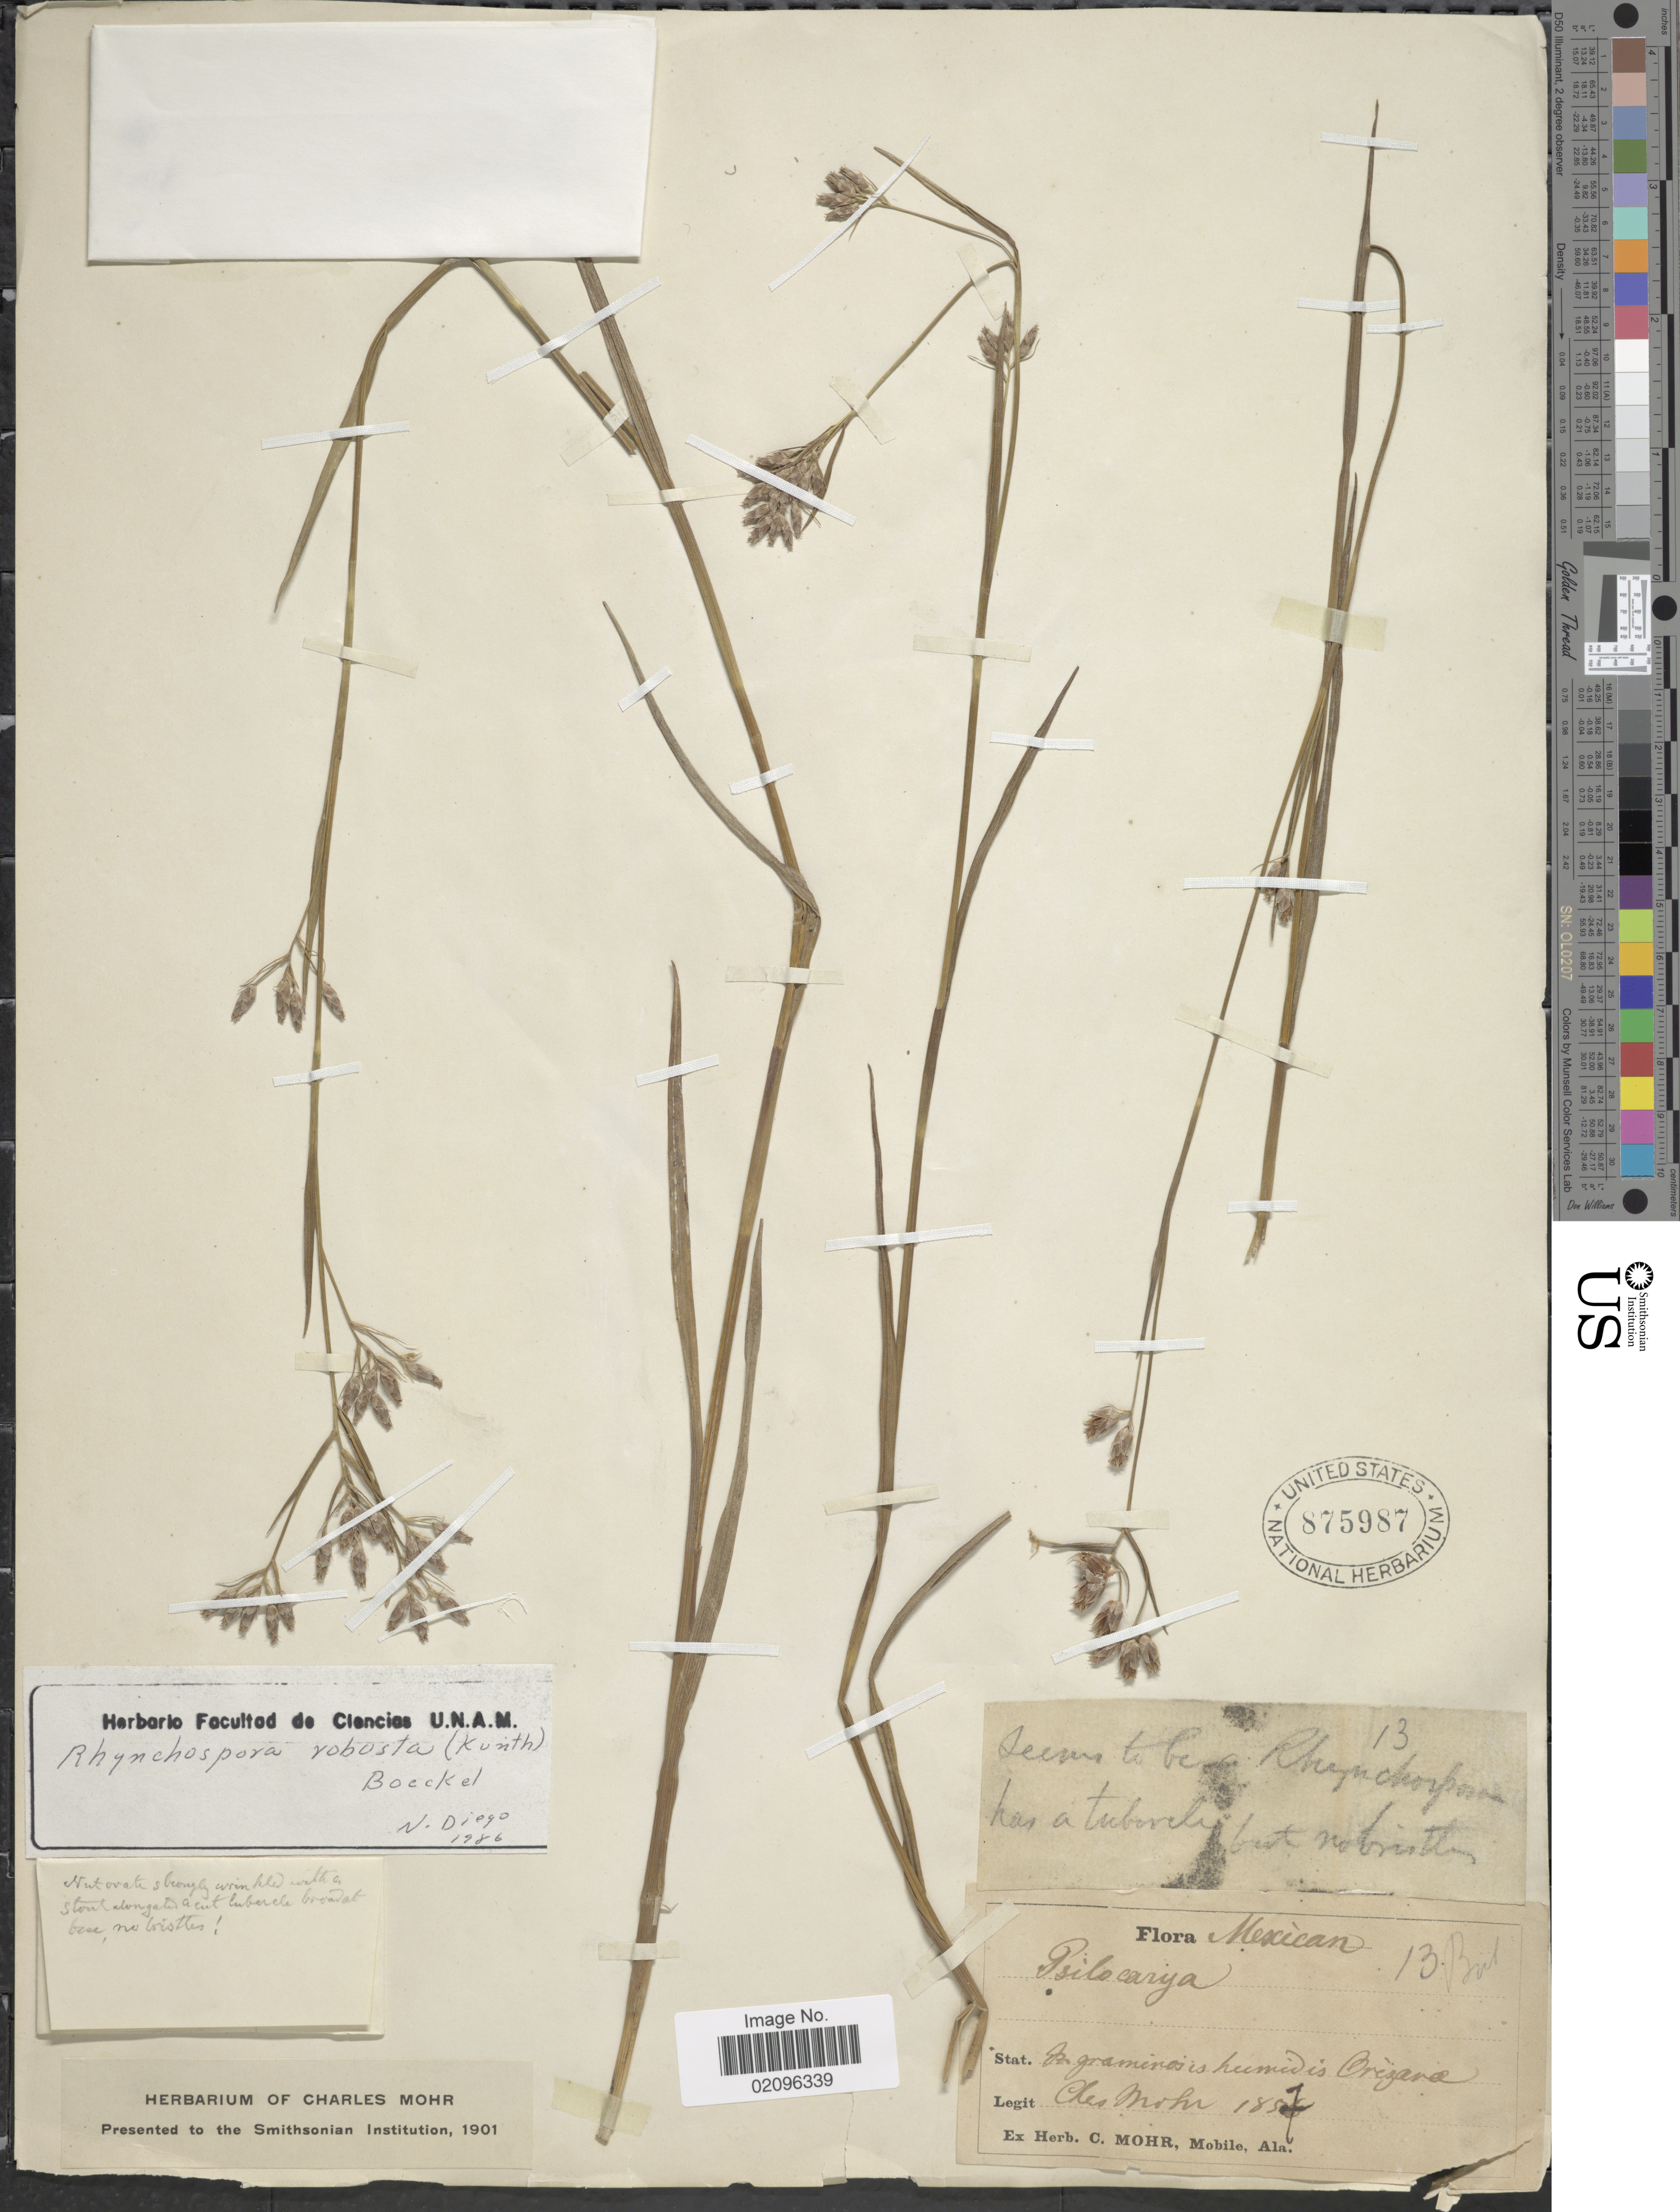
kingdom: Plantae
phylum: Tracheophyta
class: Liliopsida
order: Poales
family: Cyperaceae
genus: Rhynchospora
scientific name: Rhynchospora robusta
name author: (Kunth) Boeckeler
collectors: Mohr, C. T. (herbarium)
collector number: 13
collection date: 1857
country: Mexico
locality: Orizava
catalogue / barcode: US 875987